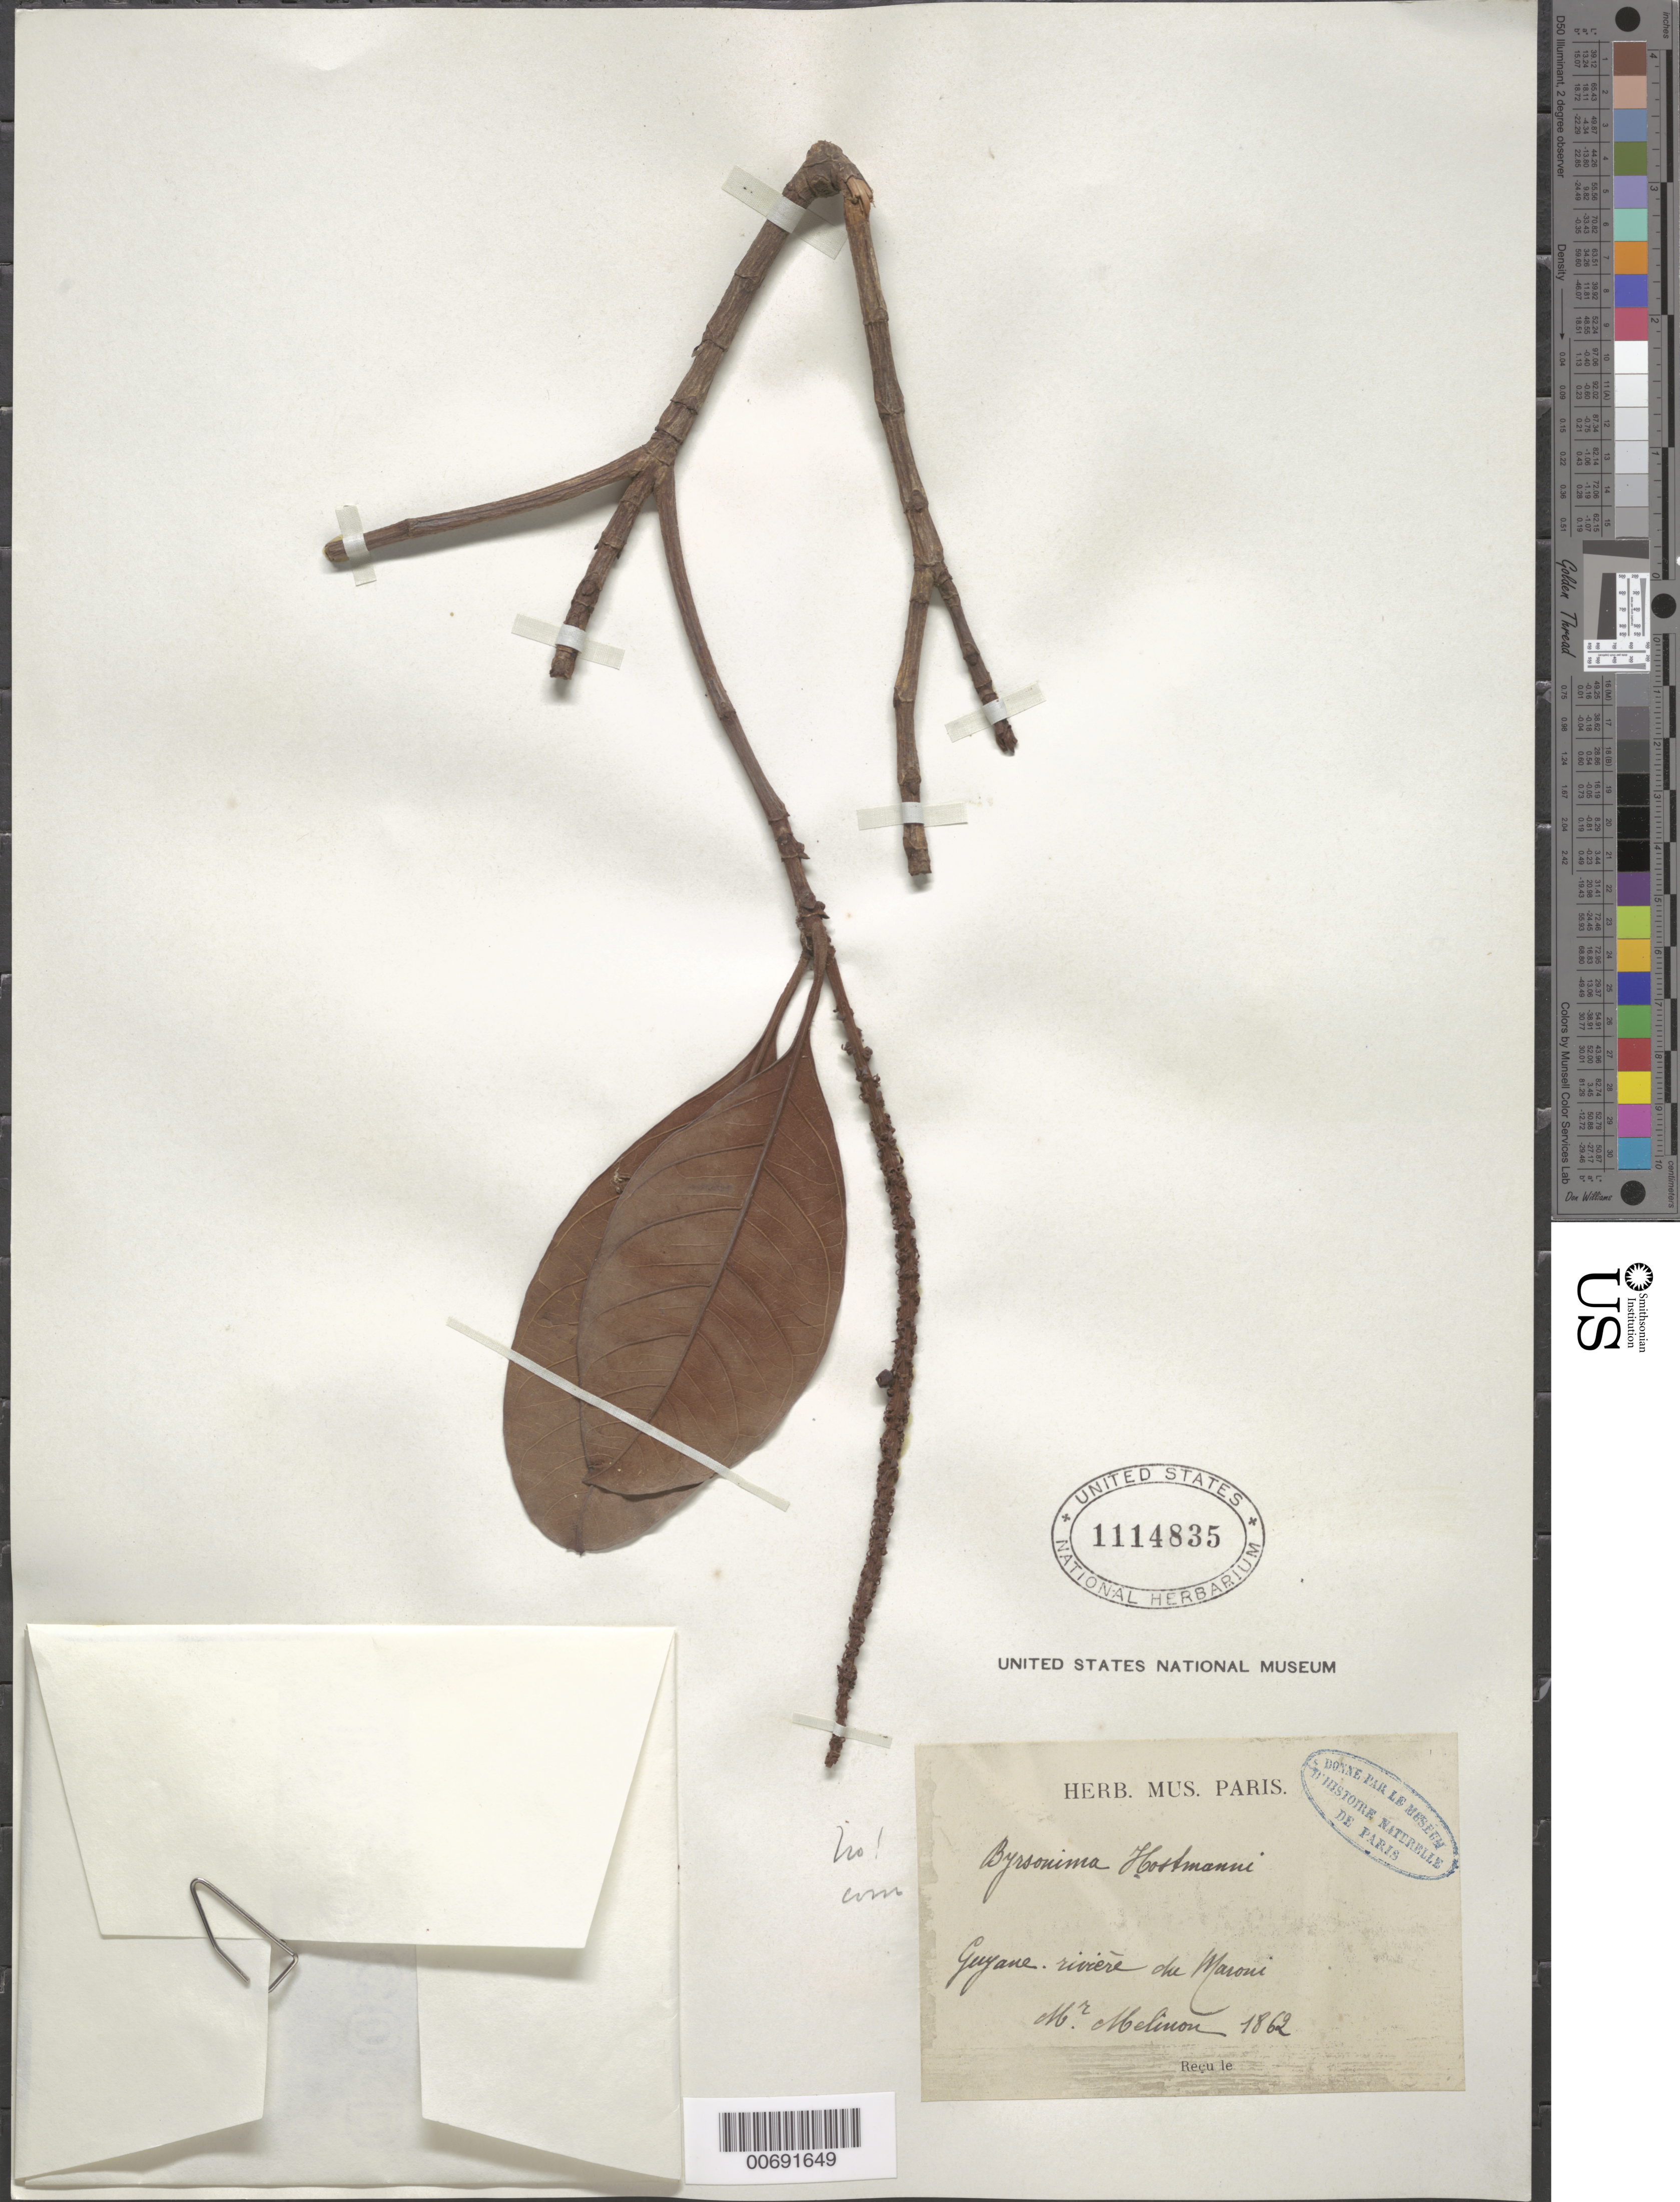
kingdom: Plantae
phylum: Tracheophyta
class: Magnoliopsida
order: Malpighiales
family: Malpighiaceae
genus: Byrsonima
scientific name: Byrsonima sp.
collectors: E. Mélinon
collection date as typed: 1862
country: French Guiana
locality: Maroni R.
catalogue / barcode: US 1114835